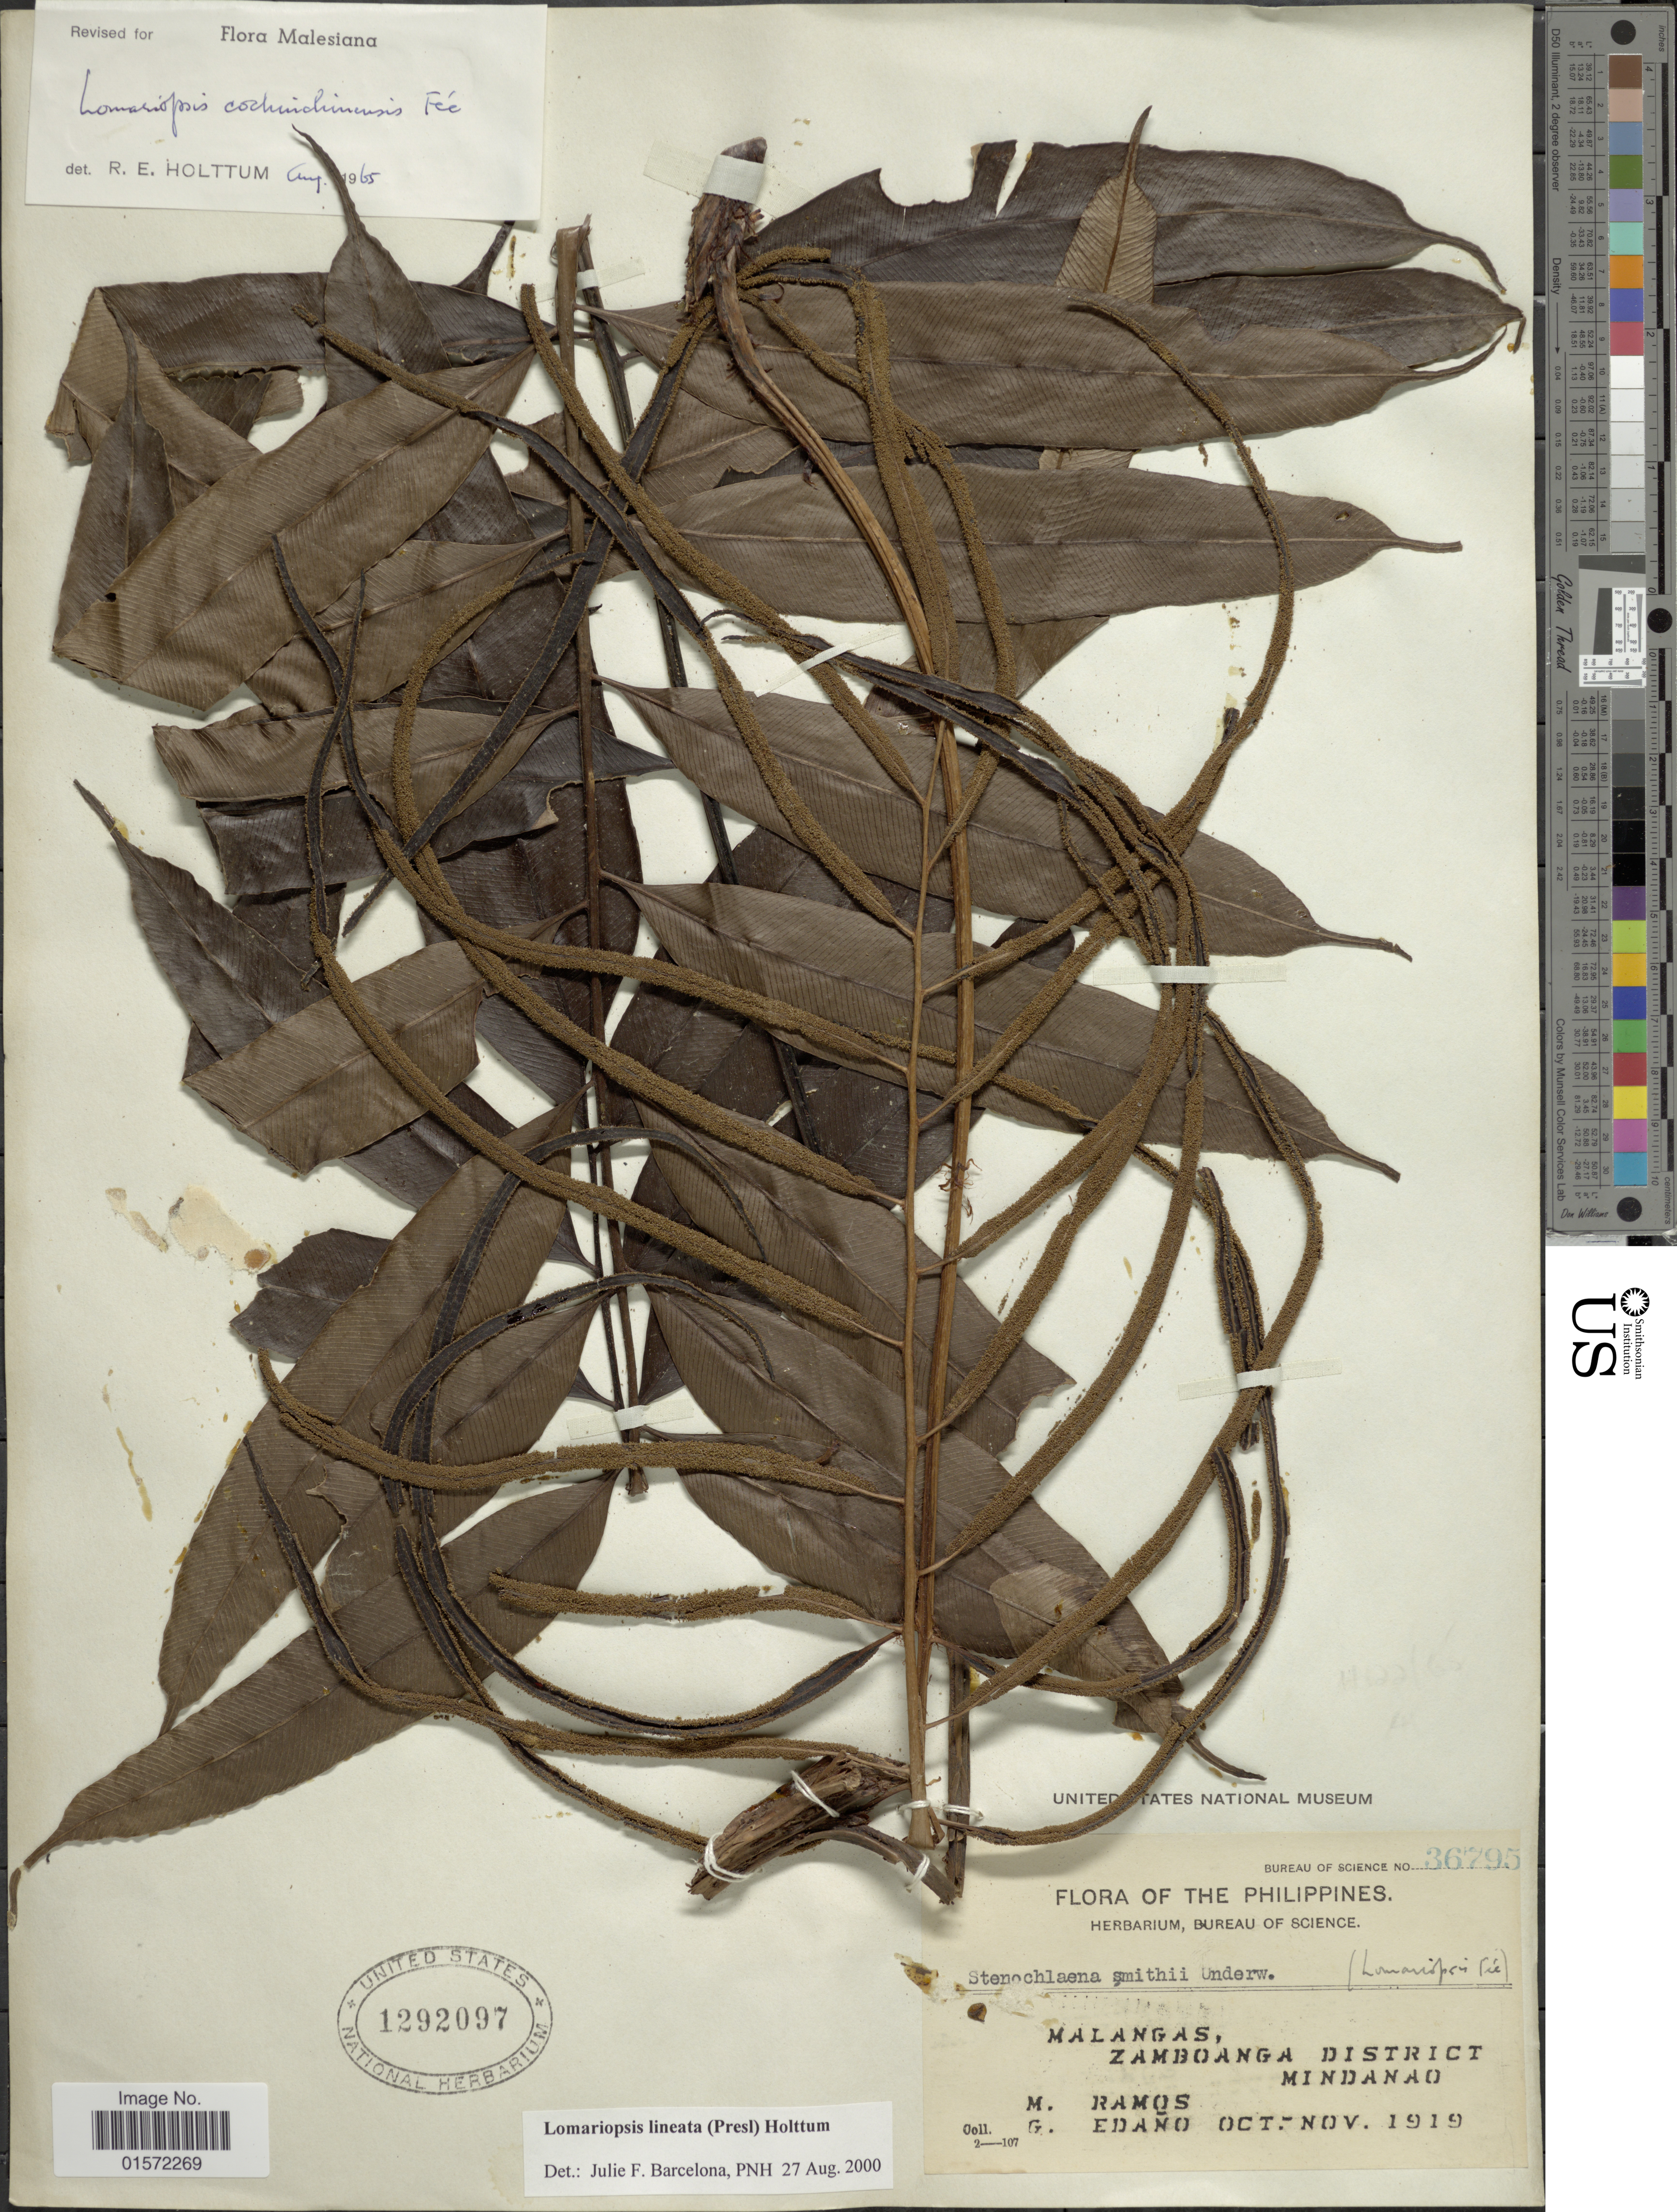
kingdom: Plantae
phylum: Tracheophyta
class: Polypodiopsida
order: Polypodiales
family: Lomariopsidaceae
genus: Lomariopsis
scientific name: Lomariopsis cochinchinensis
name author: Fée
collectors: M. Ramos & G. Edaño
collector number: Bureau of Science 36795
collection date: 1919-10/1919-11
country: Philippines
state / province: Zamboanga Peninsula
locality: Malangas, Zamboanga District, Mindanao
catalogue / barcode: US 1292097